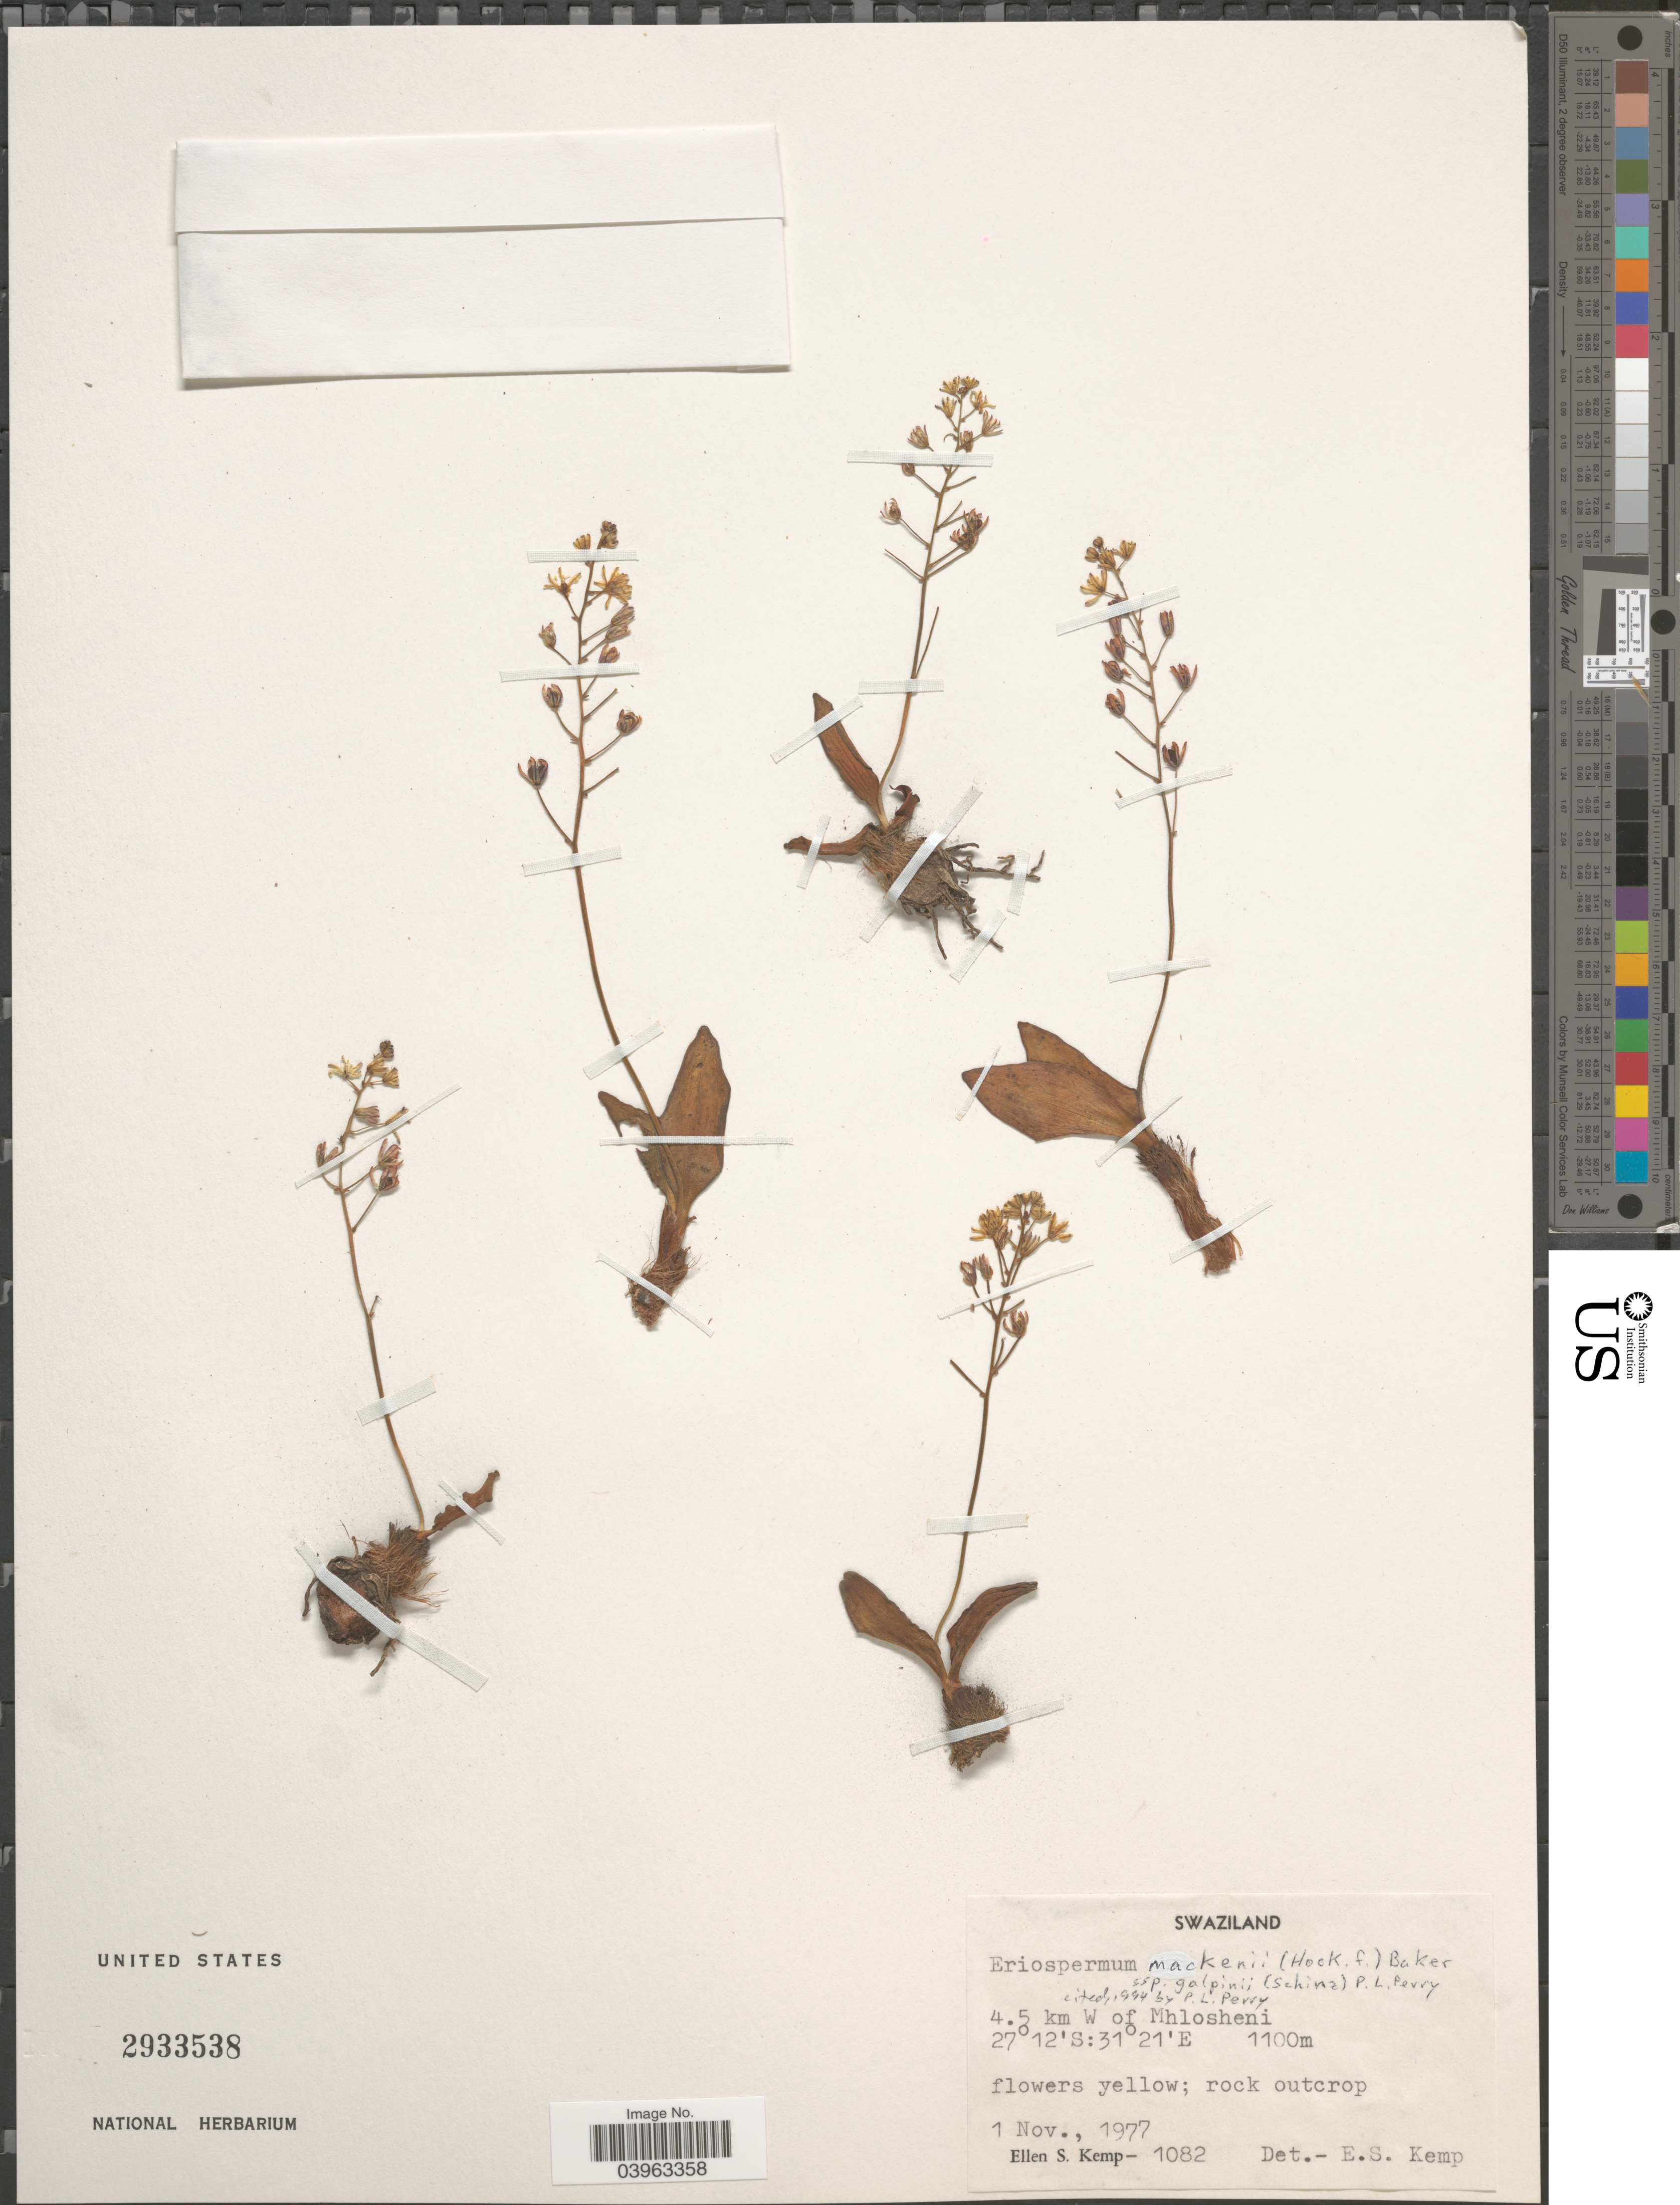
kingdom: Plantae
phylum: Tracheophyta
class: Liliopsida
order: Asparagales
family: Asparagaceae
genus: Eriospermum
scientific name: Eriospermum mackenii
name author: (Hook. f.) Baker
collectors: E. S. Kemp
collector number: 1082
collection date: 1977-11-01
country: Eswatini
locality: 4.5 km W of Mhlosheni.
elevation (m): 1100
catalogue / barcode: US 2933538